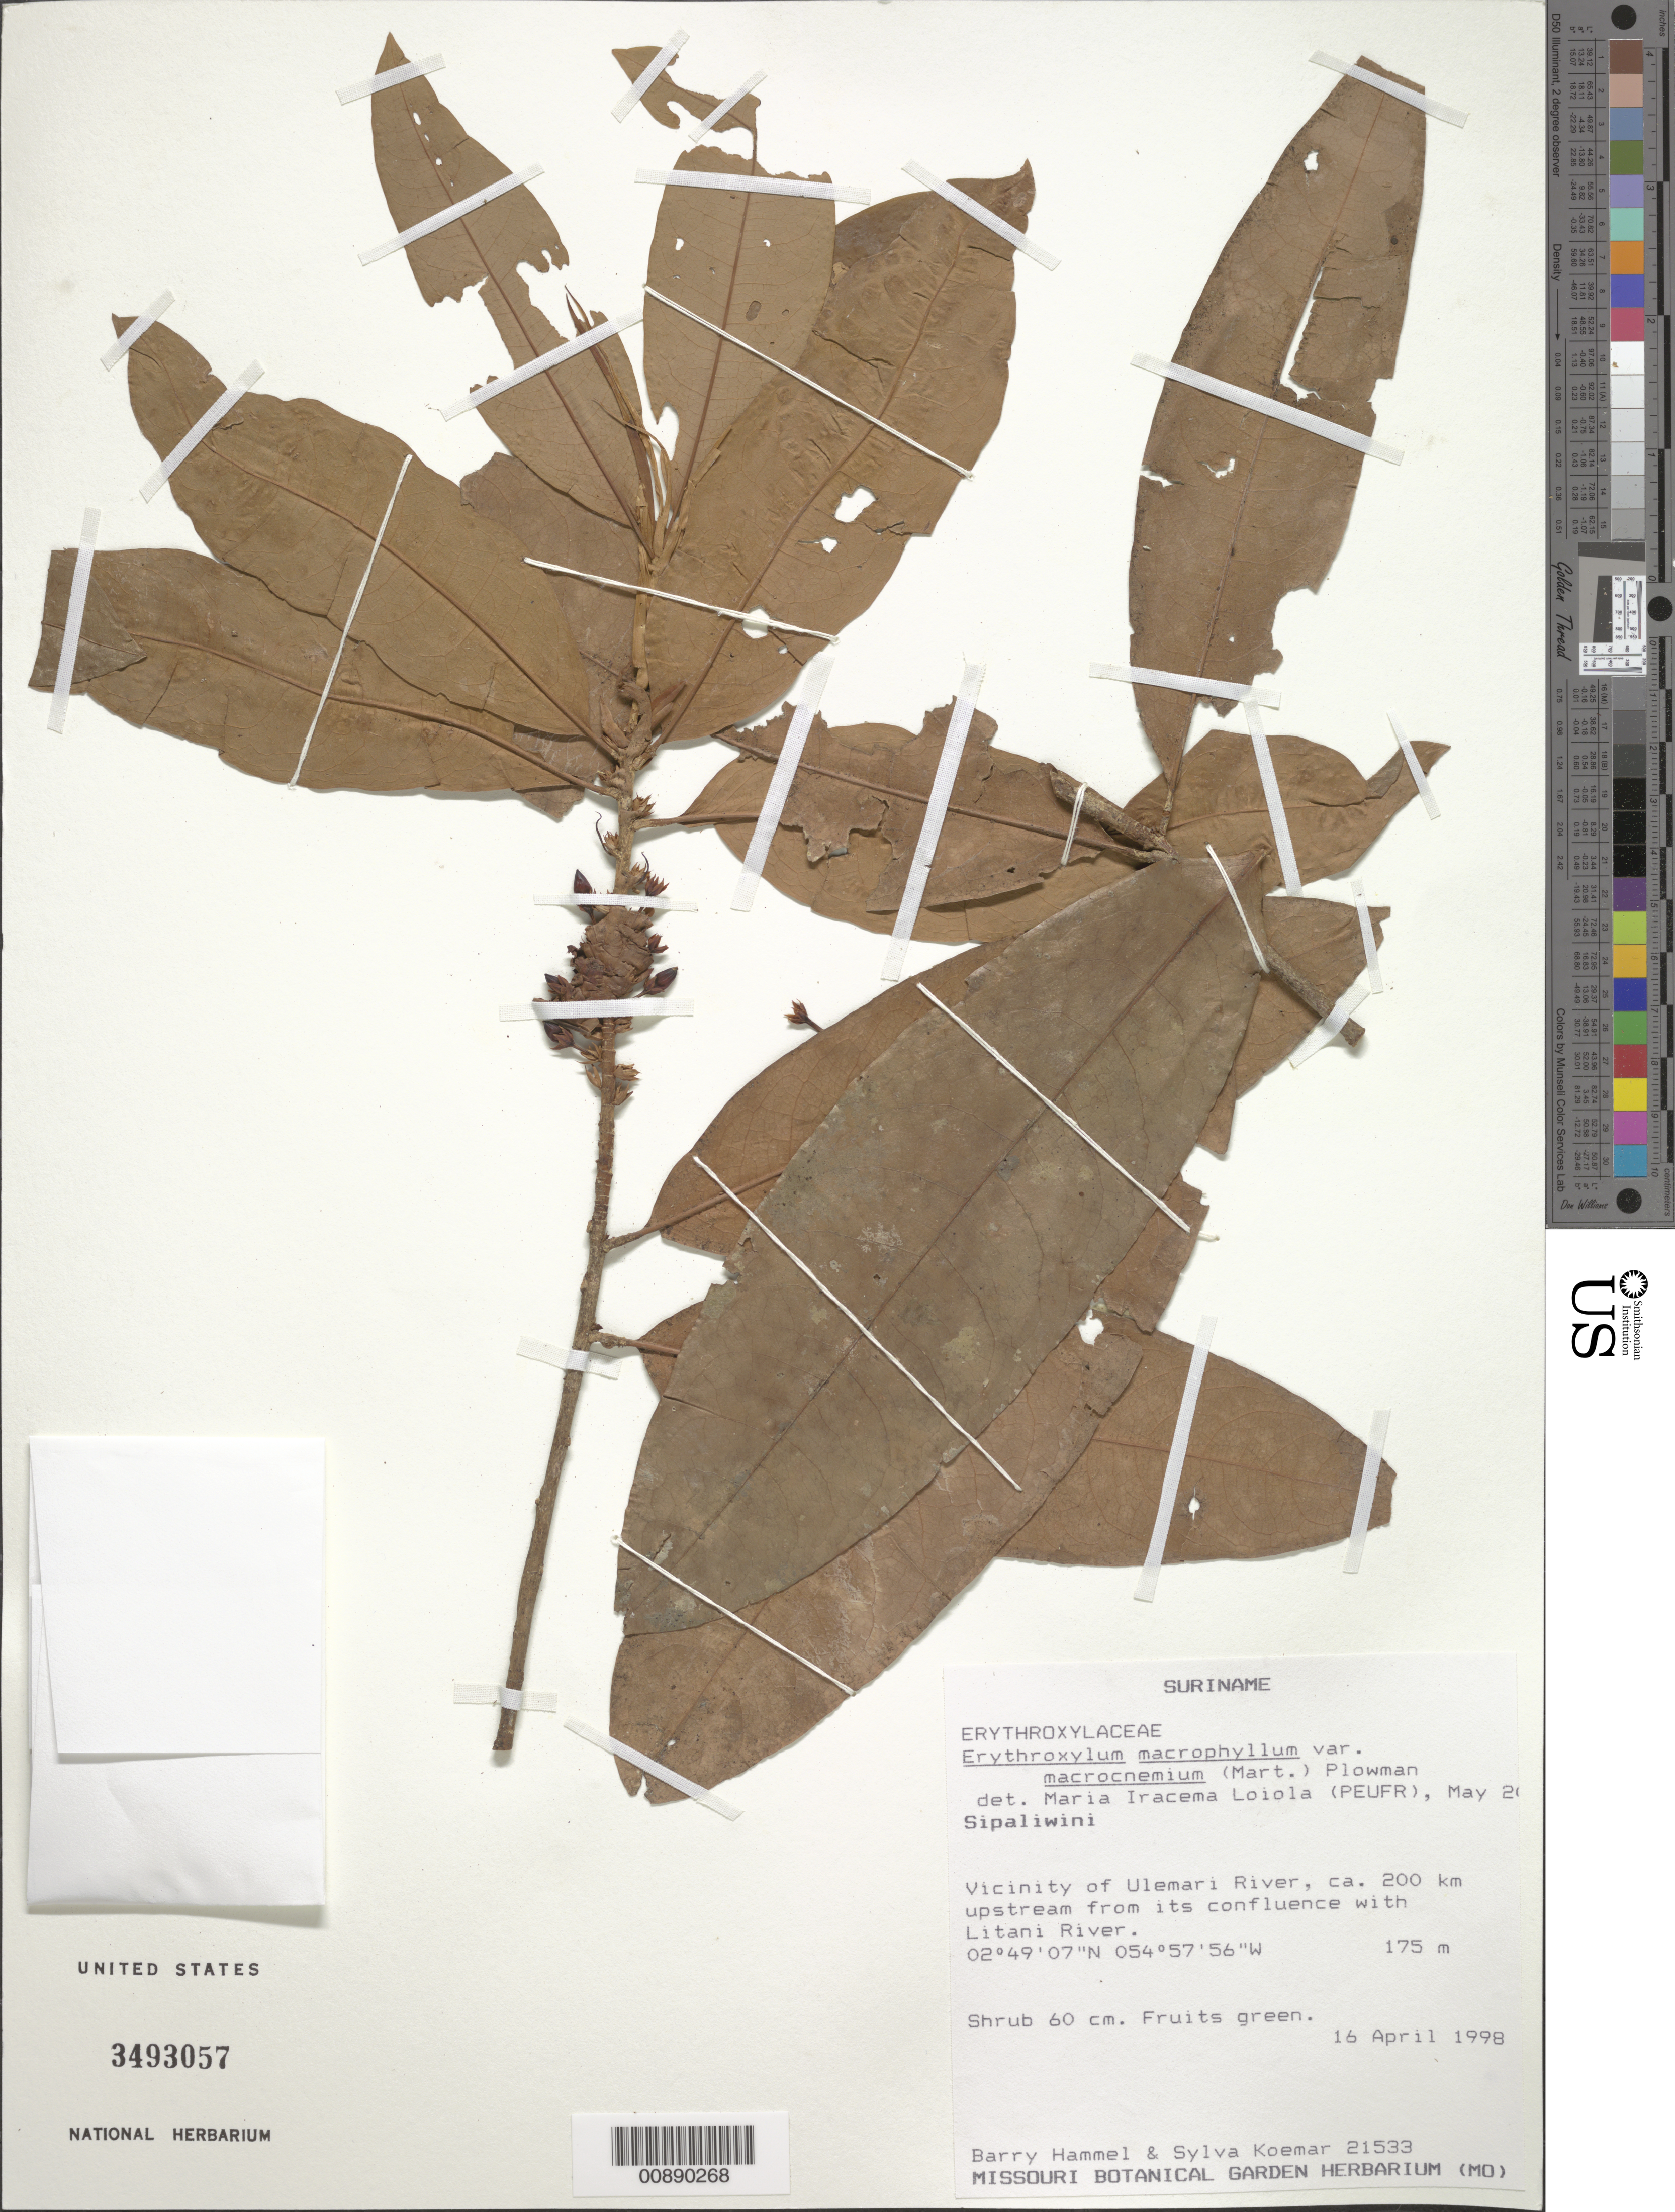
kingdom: Plantae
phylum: Tracheophyta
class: Magnoliopsida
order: Malpighiales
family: Erythroxylaceae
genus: Erythroxylum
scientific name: Erythroxylum macrophyllum var. macrocnemium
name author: (Mart.) Plowman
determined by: Loiola, M. I. B.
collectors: B. Hammel & S. Koemar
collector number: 21533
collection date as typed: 16-Apr-98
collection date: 1998-04-16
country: Suriname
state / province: Sipaliwini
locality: Ulemari R., ca. 200 km upstream from confl. with Litani R.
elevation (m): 175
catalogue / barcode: US 3493057